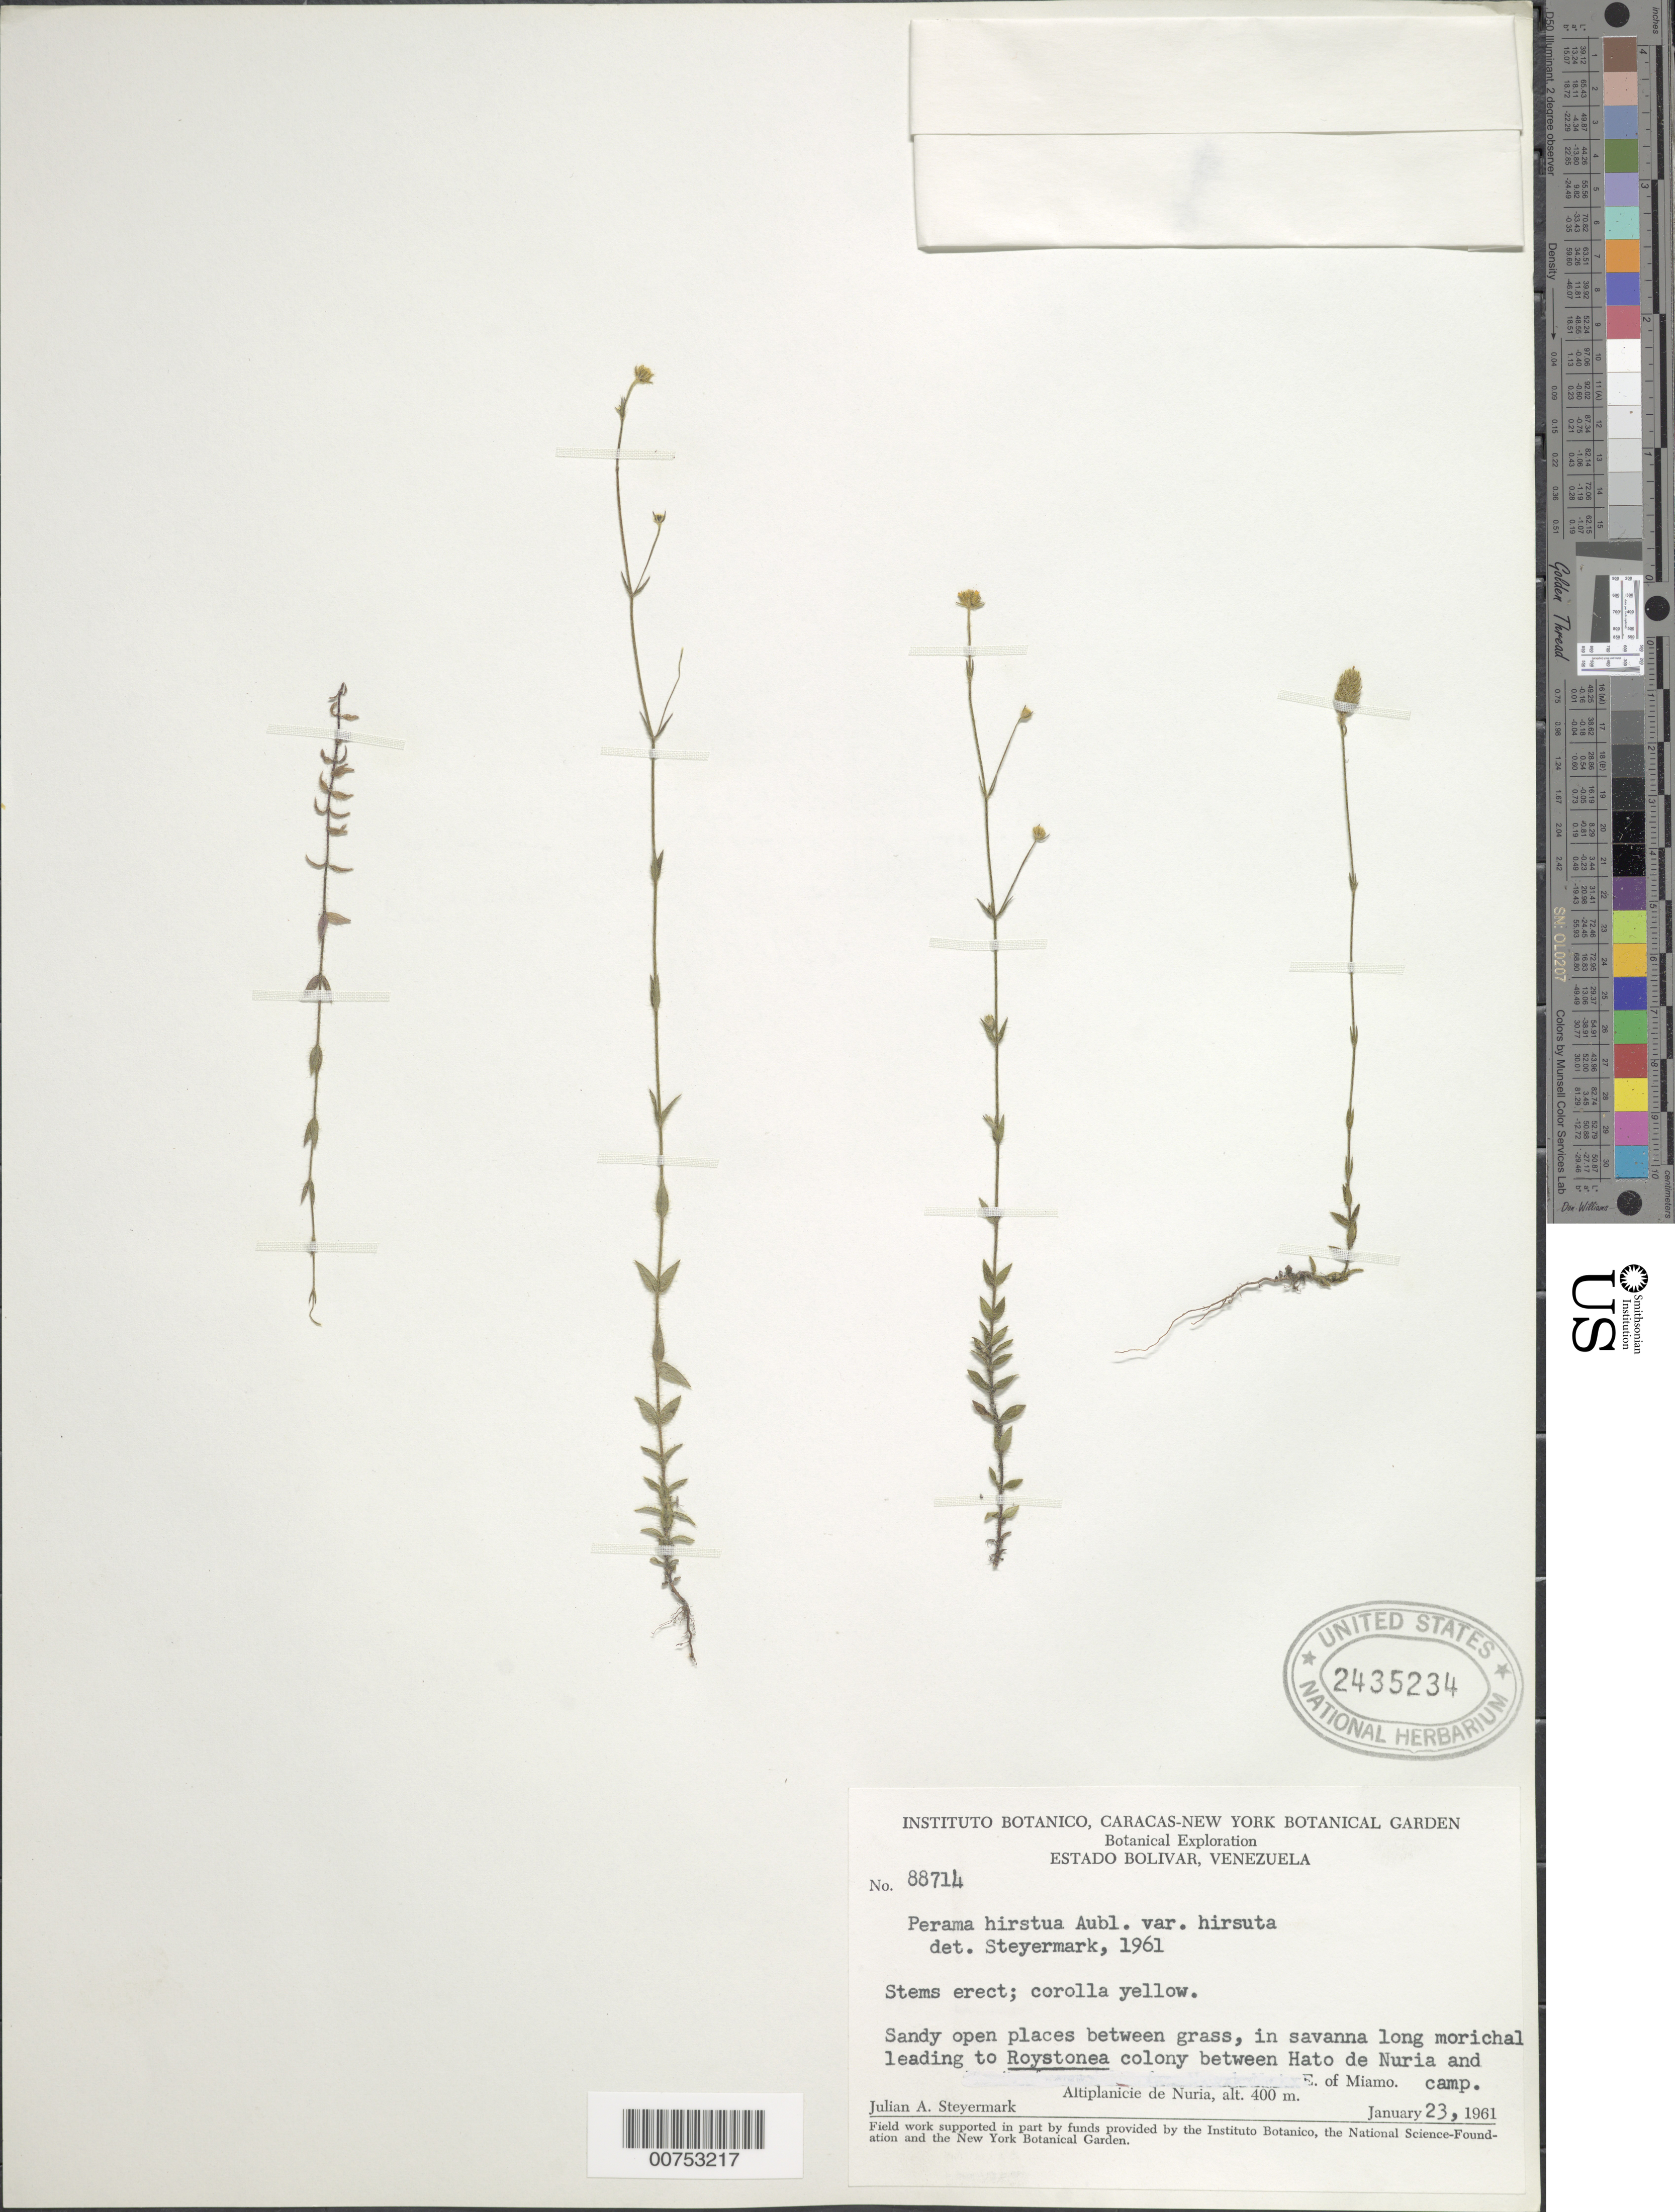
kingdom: Plantae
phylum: Tracheophyta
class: Magnoliopsida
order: Gentianales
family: Rubiaceae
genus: Perama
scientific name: Perama hirsuta var. hirsuta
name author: Aubl.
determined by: Steyermark, Julian A., (VEN)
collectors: J. Steyermark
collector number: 88714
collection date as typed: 23-Jan-61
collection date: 1961-01-23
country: Venezuela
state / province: Bolívar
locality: Altiplanicie de Nuria, E of Miamo, between Hato de Nuria and camp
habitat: Sandy open places between grass, in savanna long morichal leading to Roystonea colony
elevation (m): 400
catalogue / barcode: US 2435234